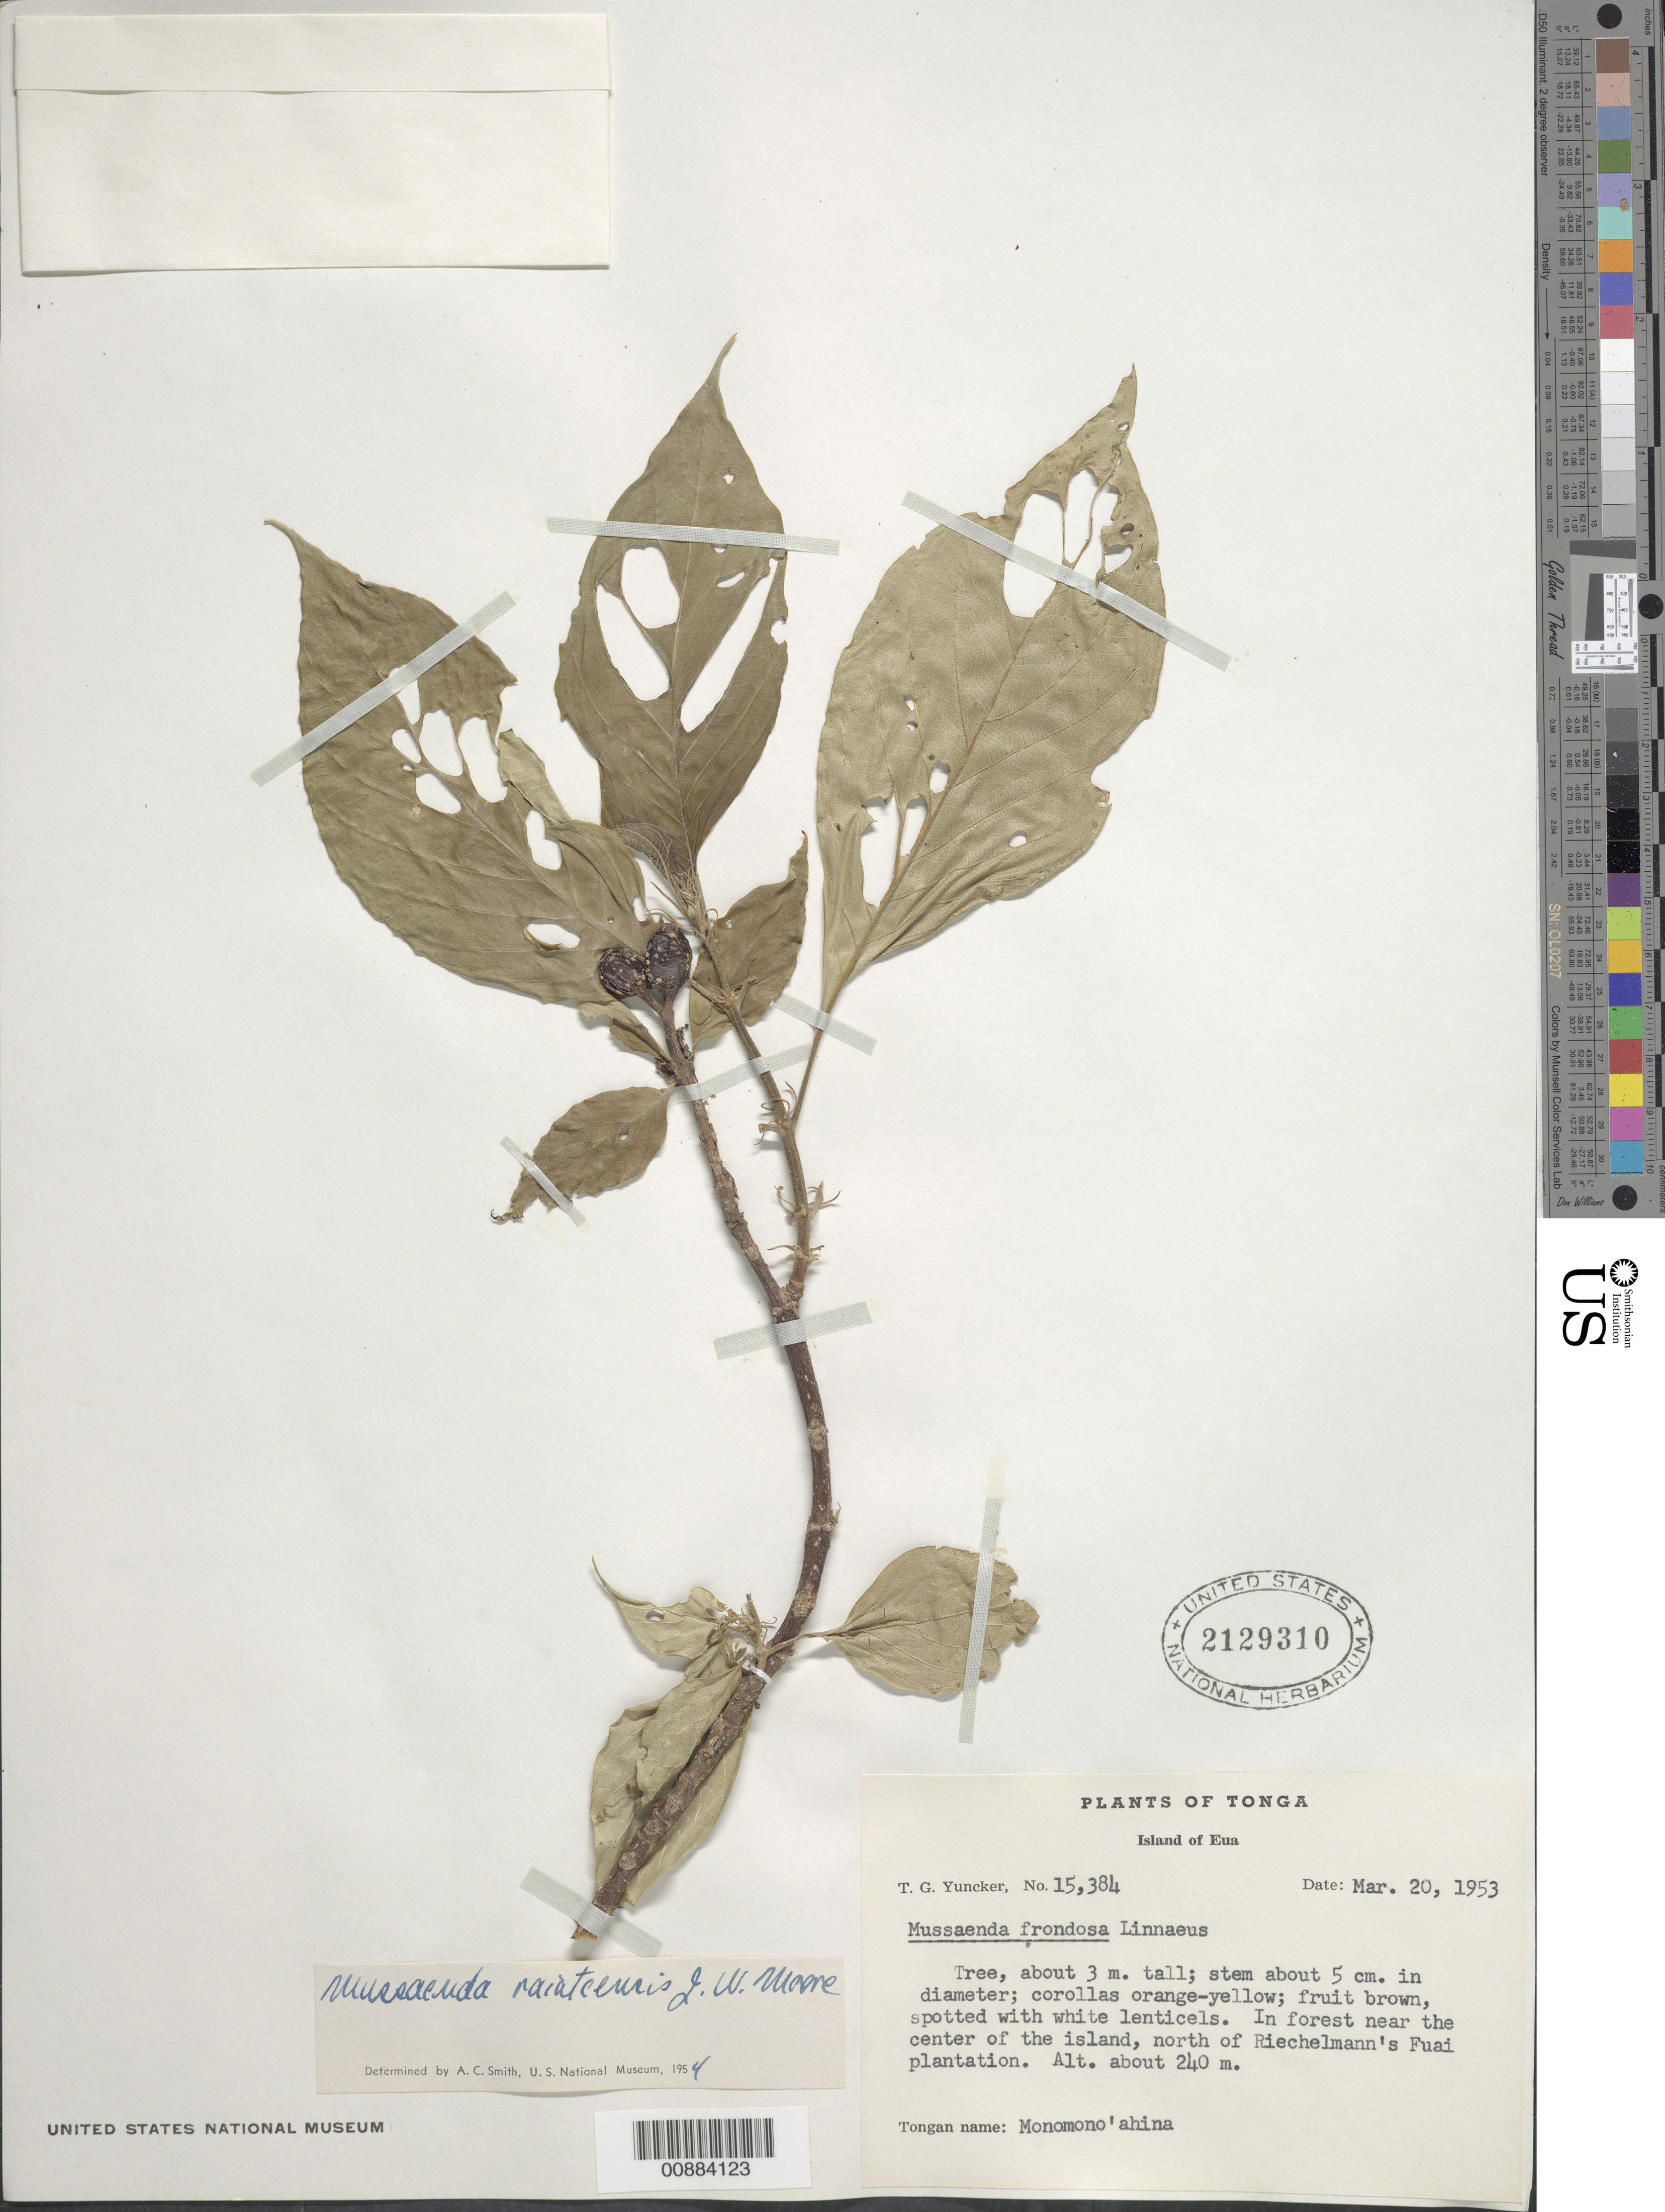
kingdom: Plantae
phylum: Tracheophyta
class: Magnoliopsida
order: Gentianales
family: Rubiaceae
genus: Mussaenda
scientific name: Mussaenda raiateensis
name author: J.W. Moore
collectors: T. G. Yuncker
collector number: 15384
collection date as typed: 20 Mar 1953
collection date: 1953-03-20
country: Tonga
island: Eua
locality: near center of ialsnd, N of Riechelmann's Fuai plantation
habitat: forest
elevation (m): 240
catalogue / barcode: US 2129310